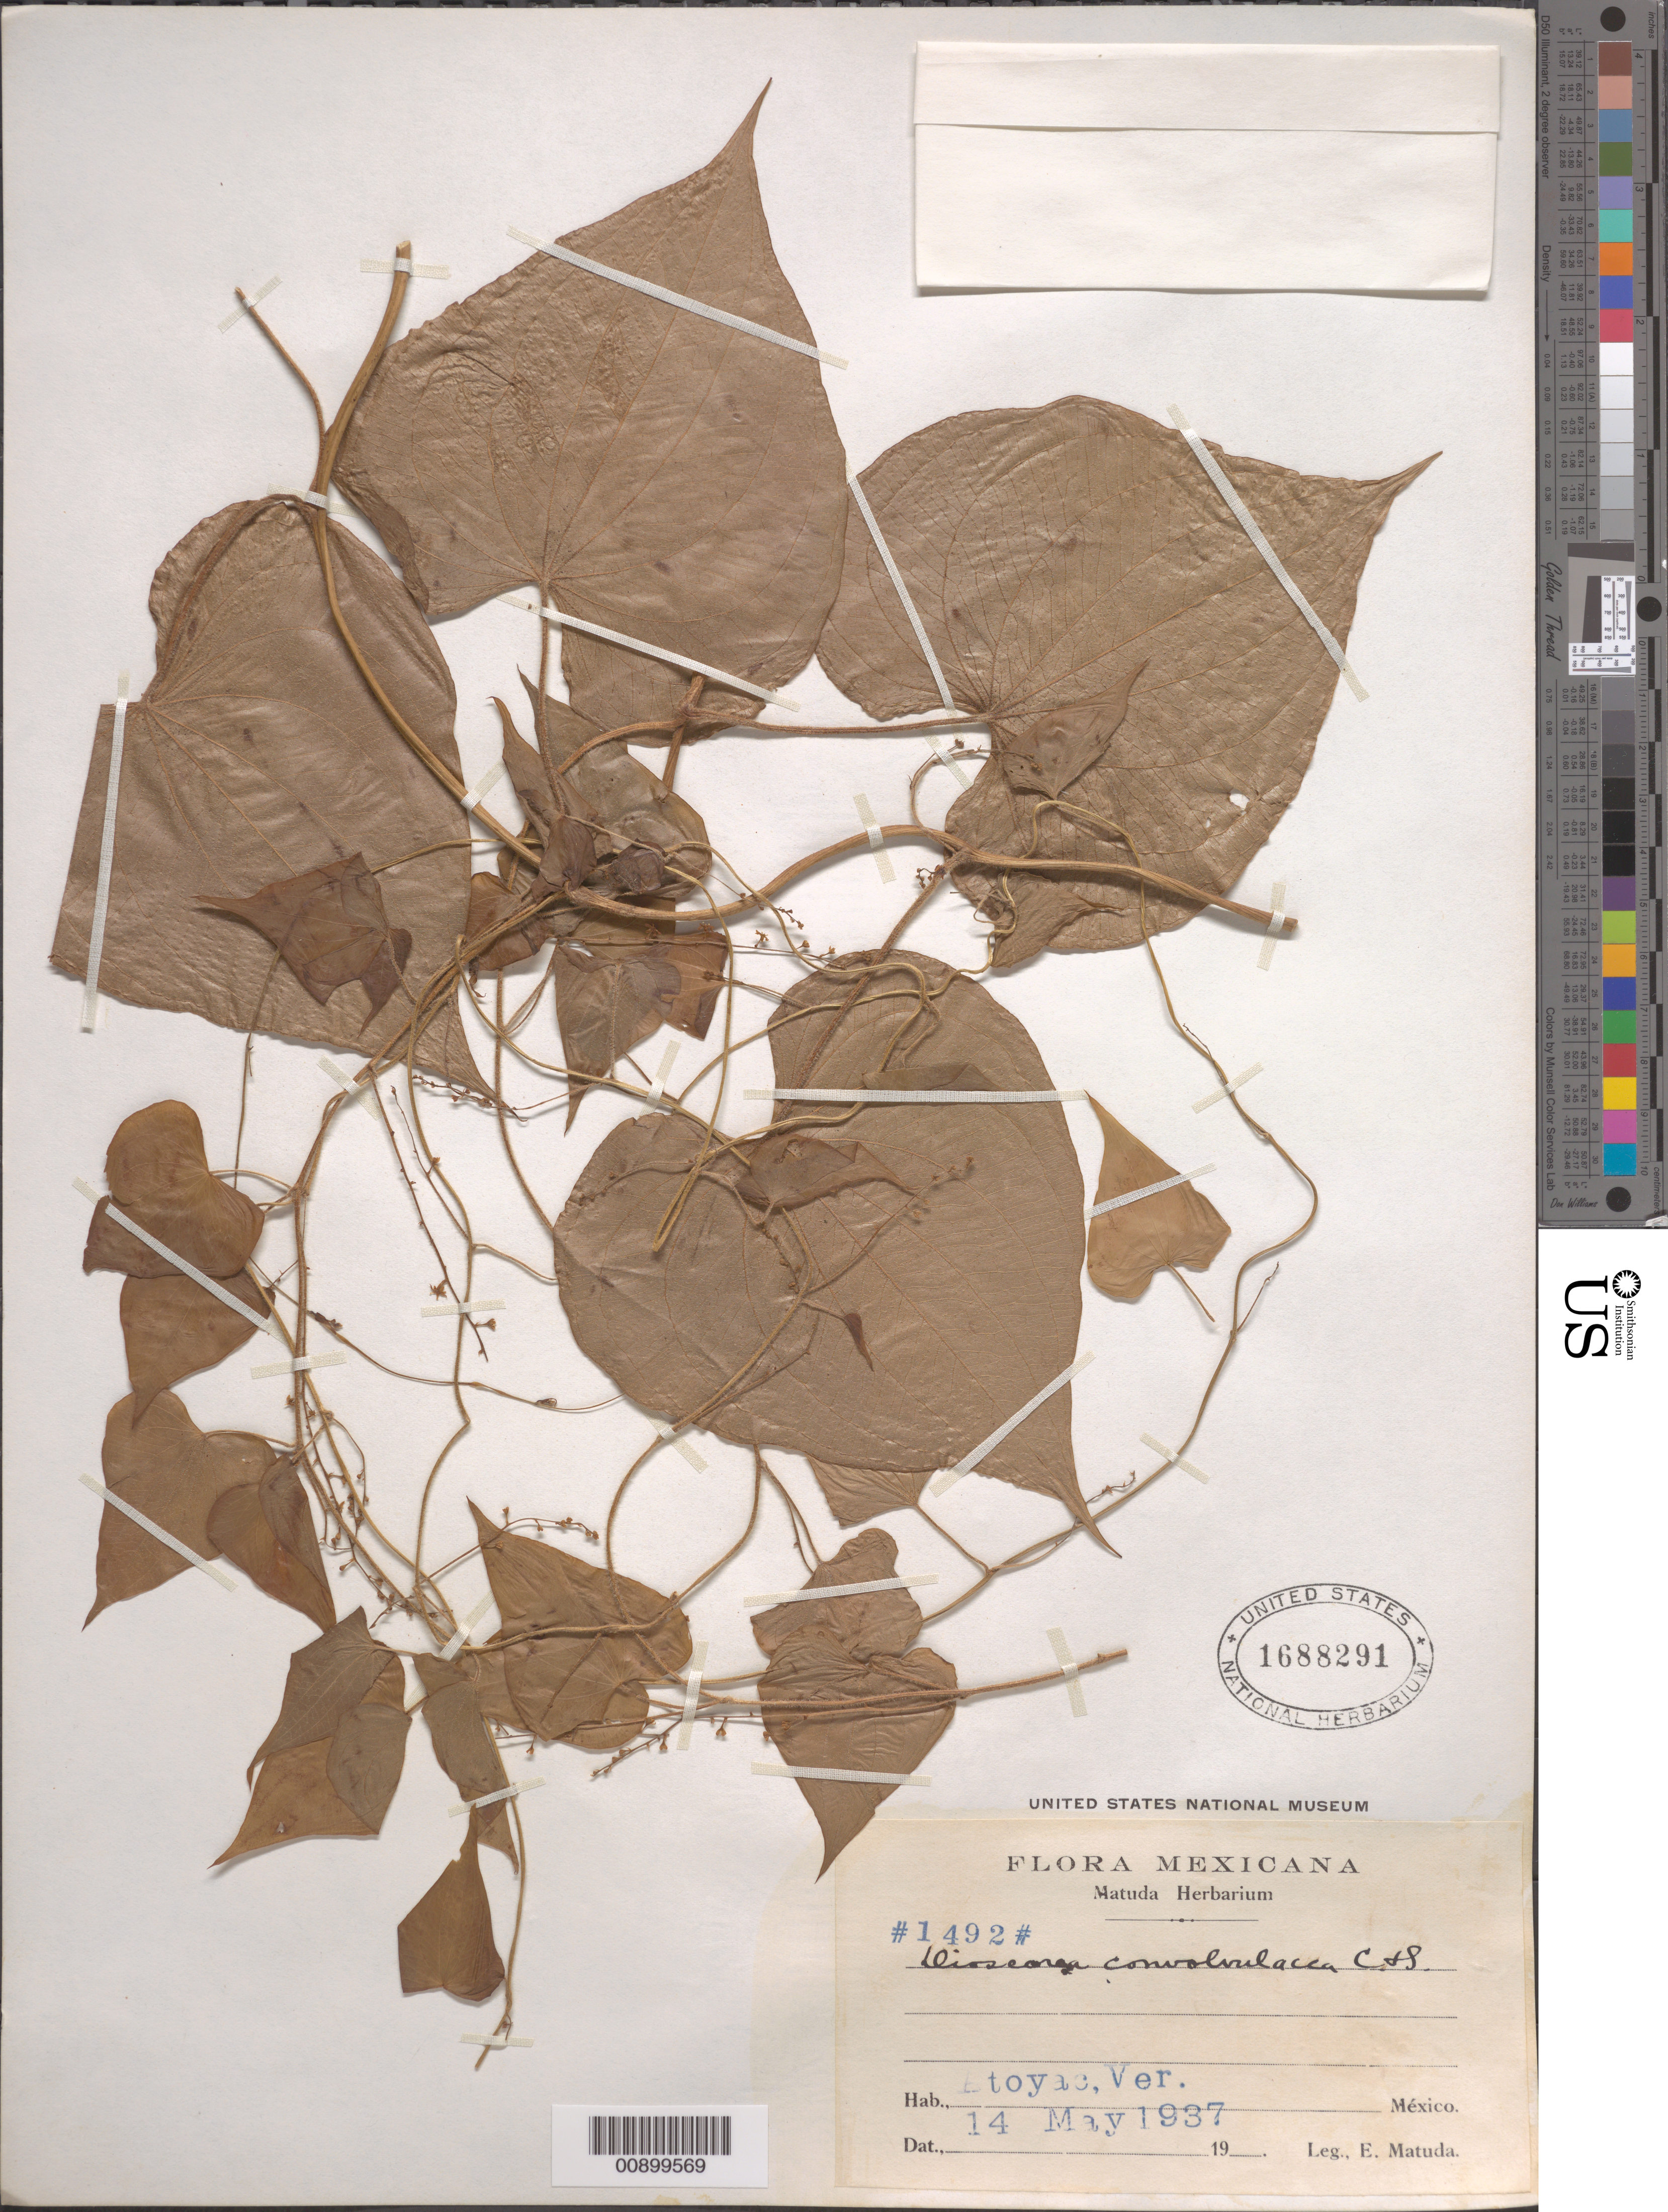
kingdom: Plantae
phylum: Tracheophyta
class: Liliopsida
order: Dioscoreales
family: Dioscoreaceae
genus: Dioscorea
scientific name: Dioscorea convolvulacea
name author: Schltdl. & Cham.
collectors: E. Matuda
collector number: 1492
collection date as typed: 14 May 1937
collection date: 1937-05-14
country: Mexico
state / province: Veracruz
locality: Atoyac, Veracruz.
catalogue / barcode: US 1688291